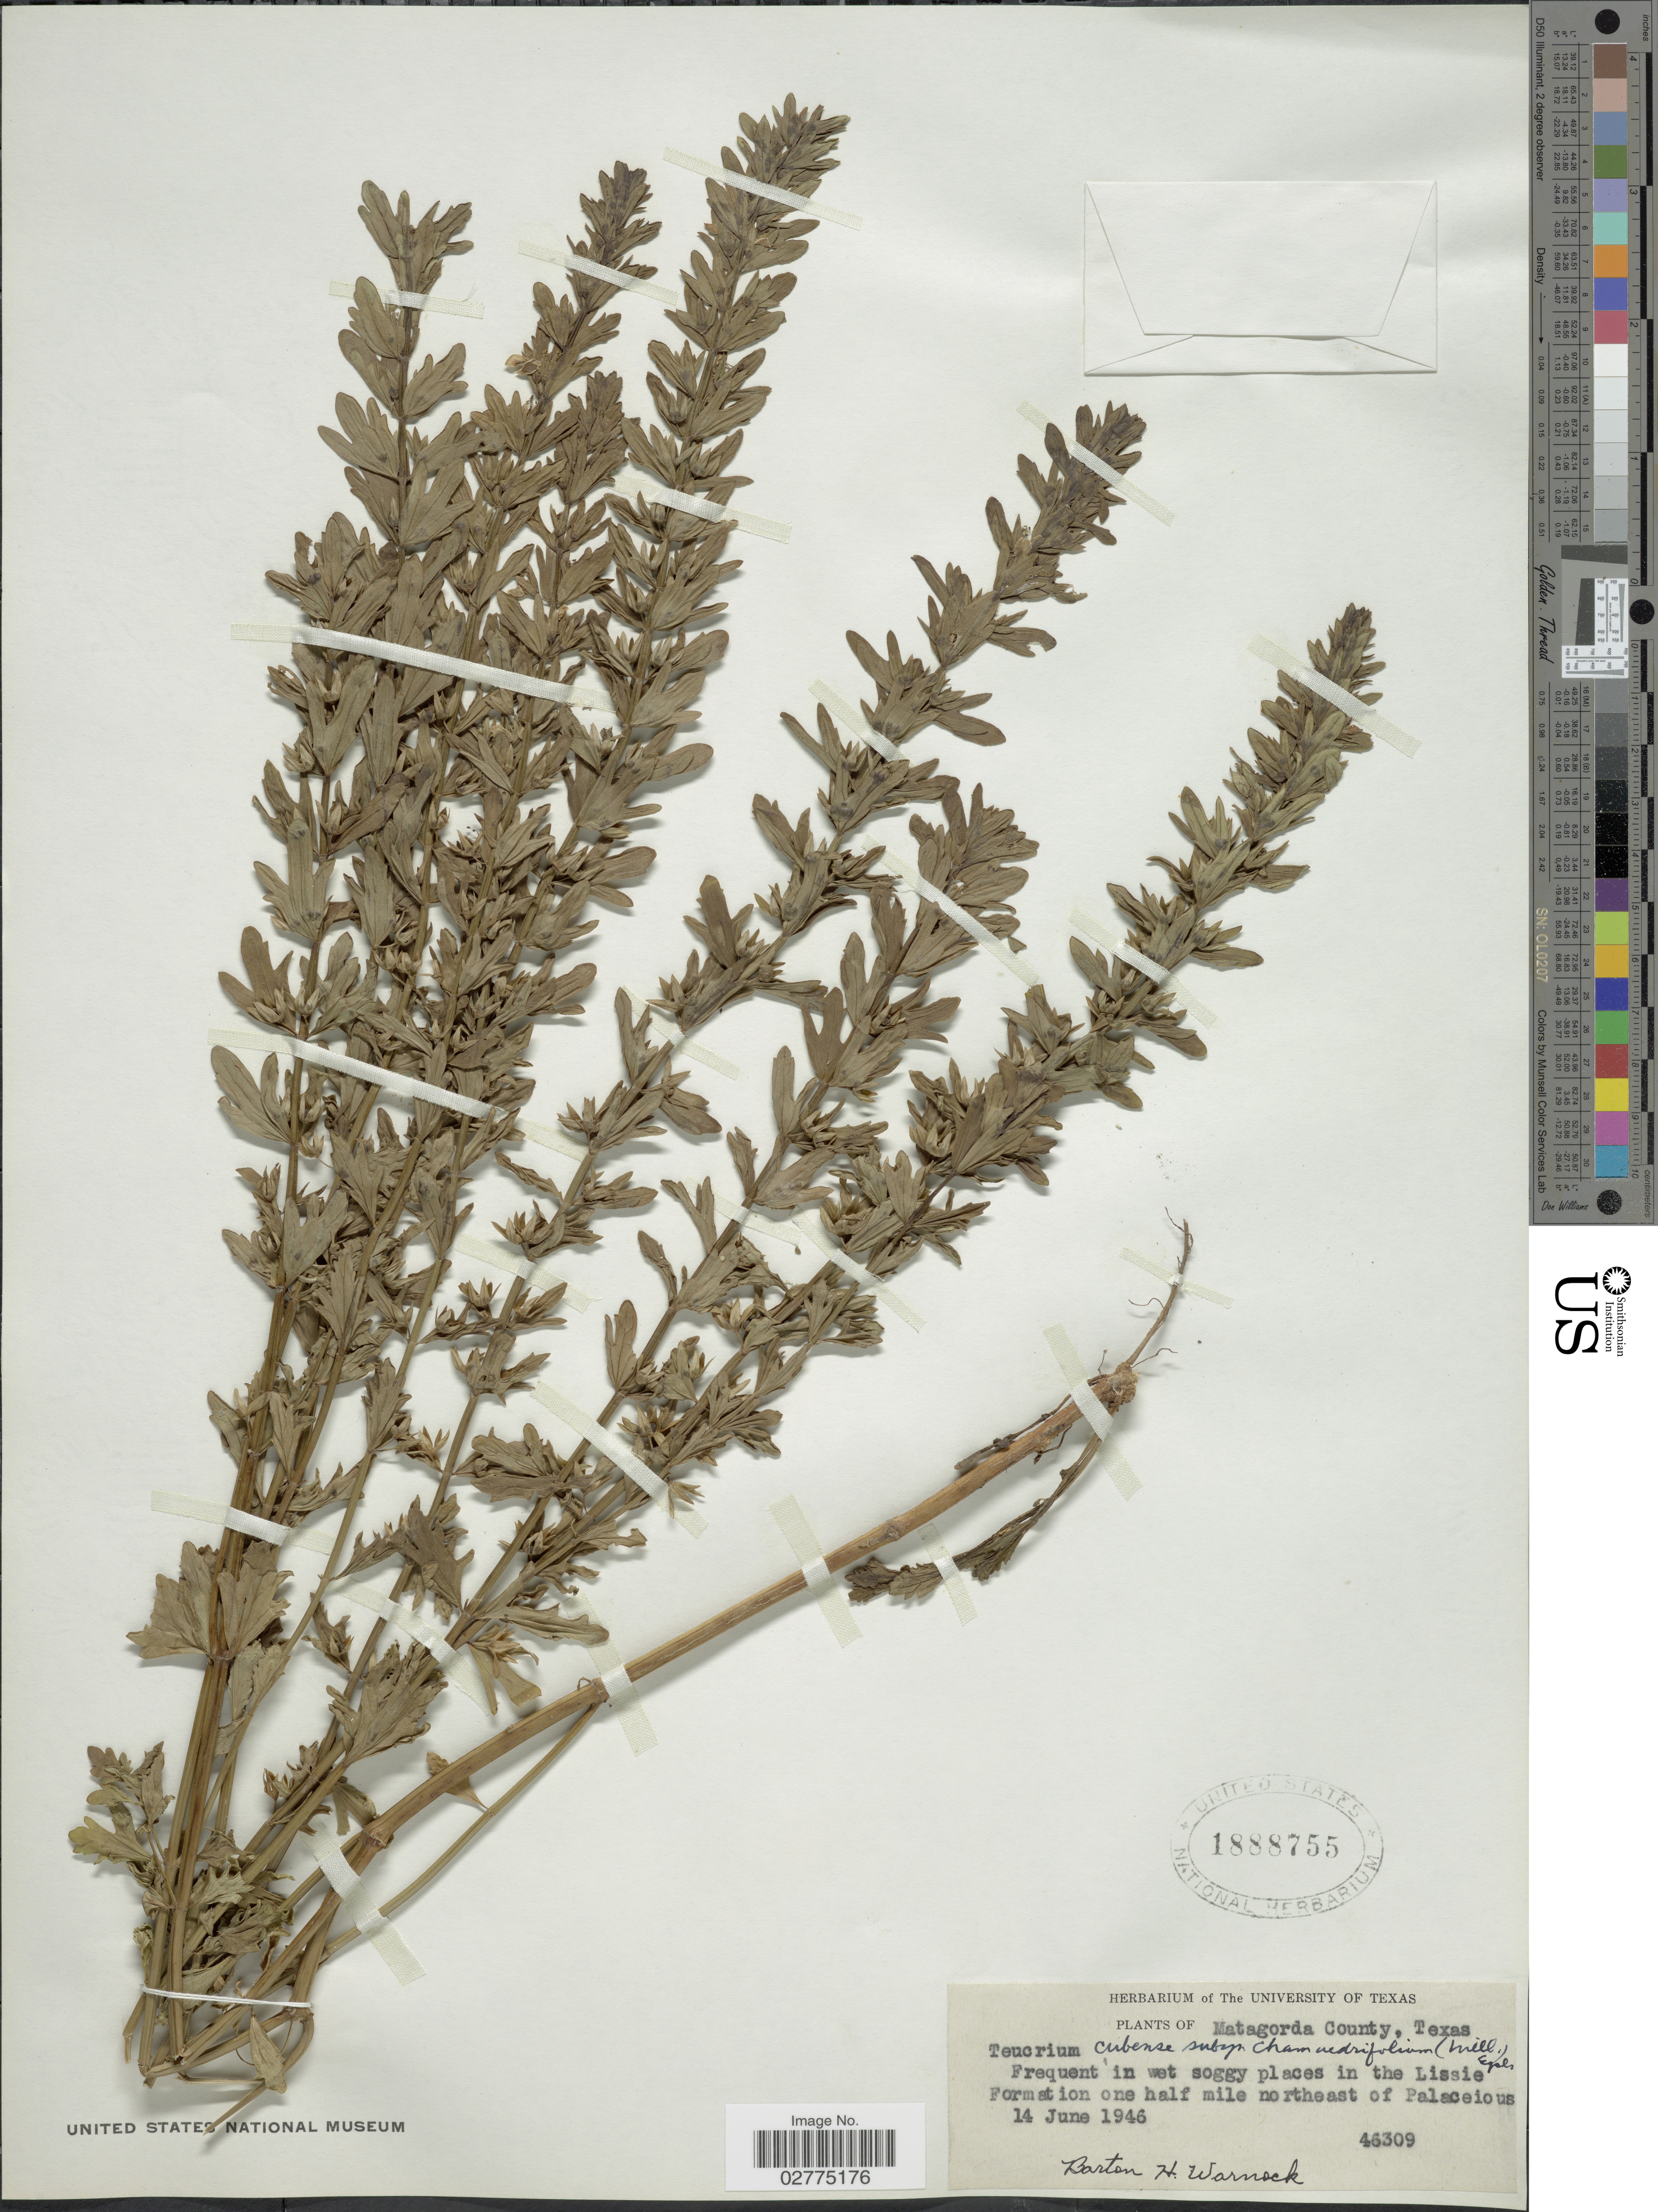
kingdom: Plantae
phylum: Tracheophyta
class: Magnoliopsida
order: Lamiales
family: Lamiaceae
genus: Teucrium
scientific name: Teucrium cubense subsp. chamaedrifolium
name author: Jacq.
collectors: B. H. Warnock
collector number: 46309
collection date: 1946-06-14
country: United States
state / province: Texas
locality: Matagorda County, Texas, Frequent in wet soggy places in the Lissie Formation one half mile northeast of Palaceious.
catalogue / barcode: US 1888755